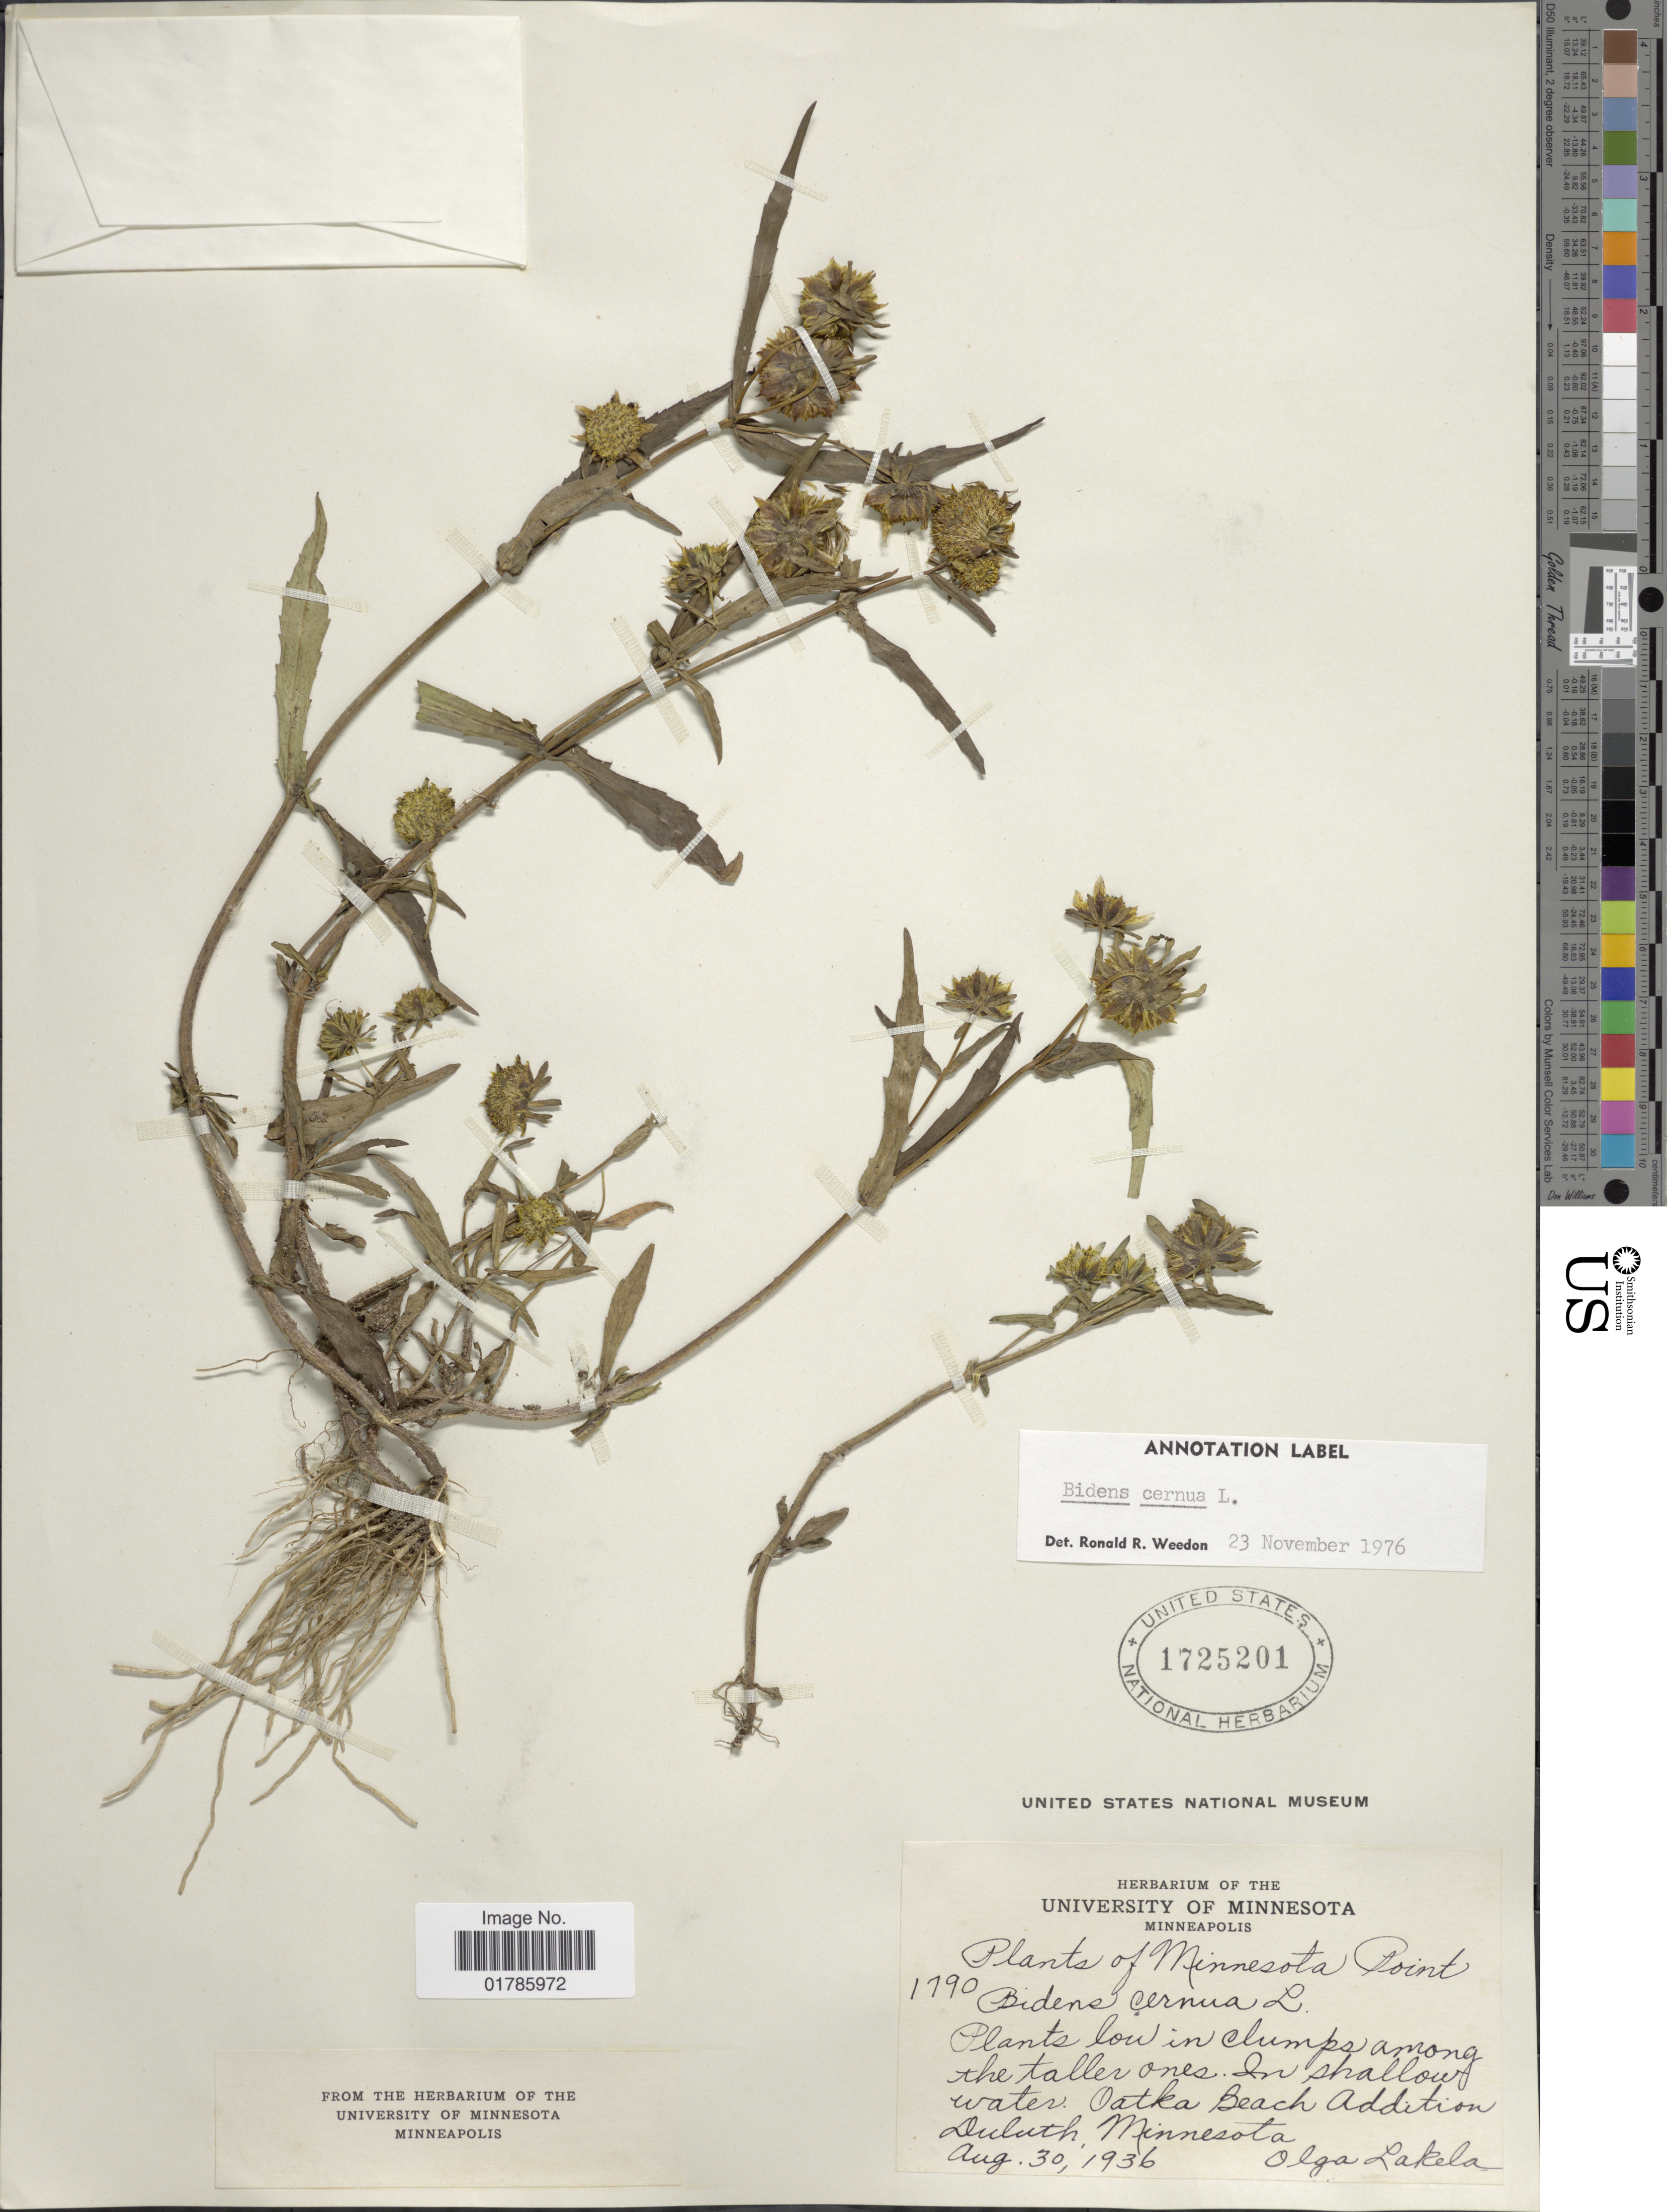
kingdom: Plantae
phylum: Tracheophyta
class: Magnoliopsida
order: Asterales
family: Asteraceae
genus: Bidens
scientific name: Bidens cernua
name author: L.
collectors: O. K. Lakela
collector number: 1790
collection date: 1936-08-30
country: United States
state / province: Minnesota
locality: Minnesota Point, Oatka Beach addition, Duluth, Minnesota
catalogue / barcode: US 1725201